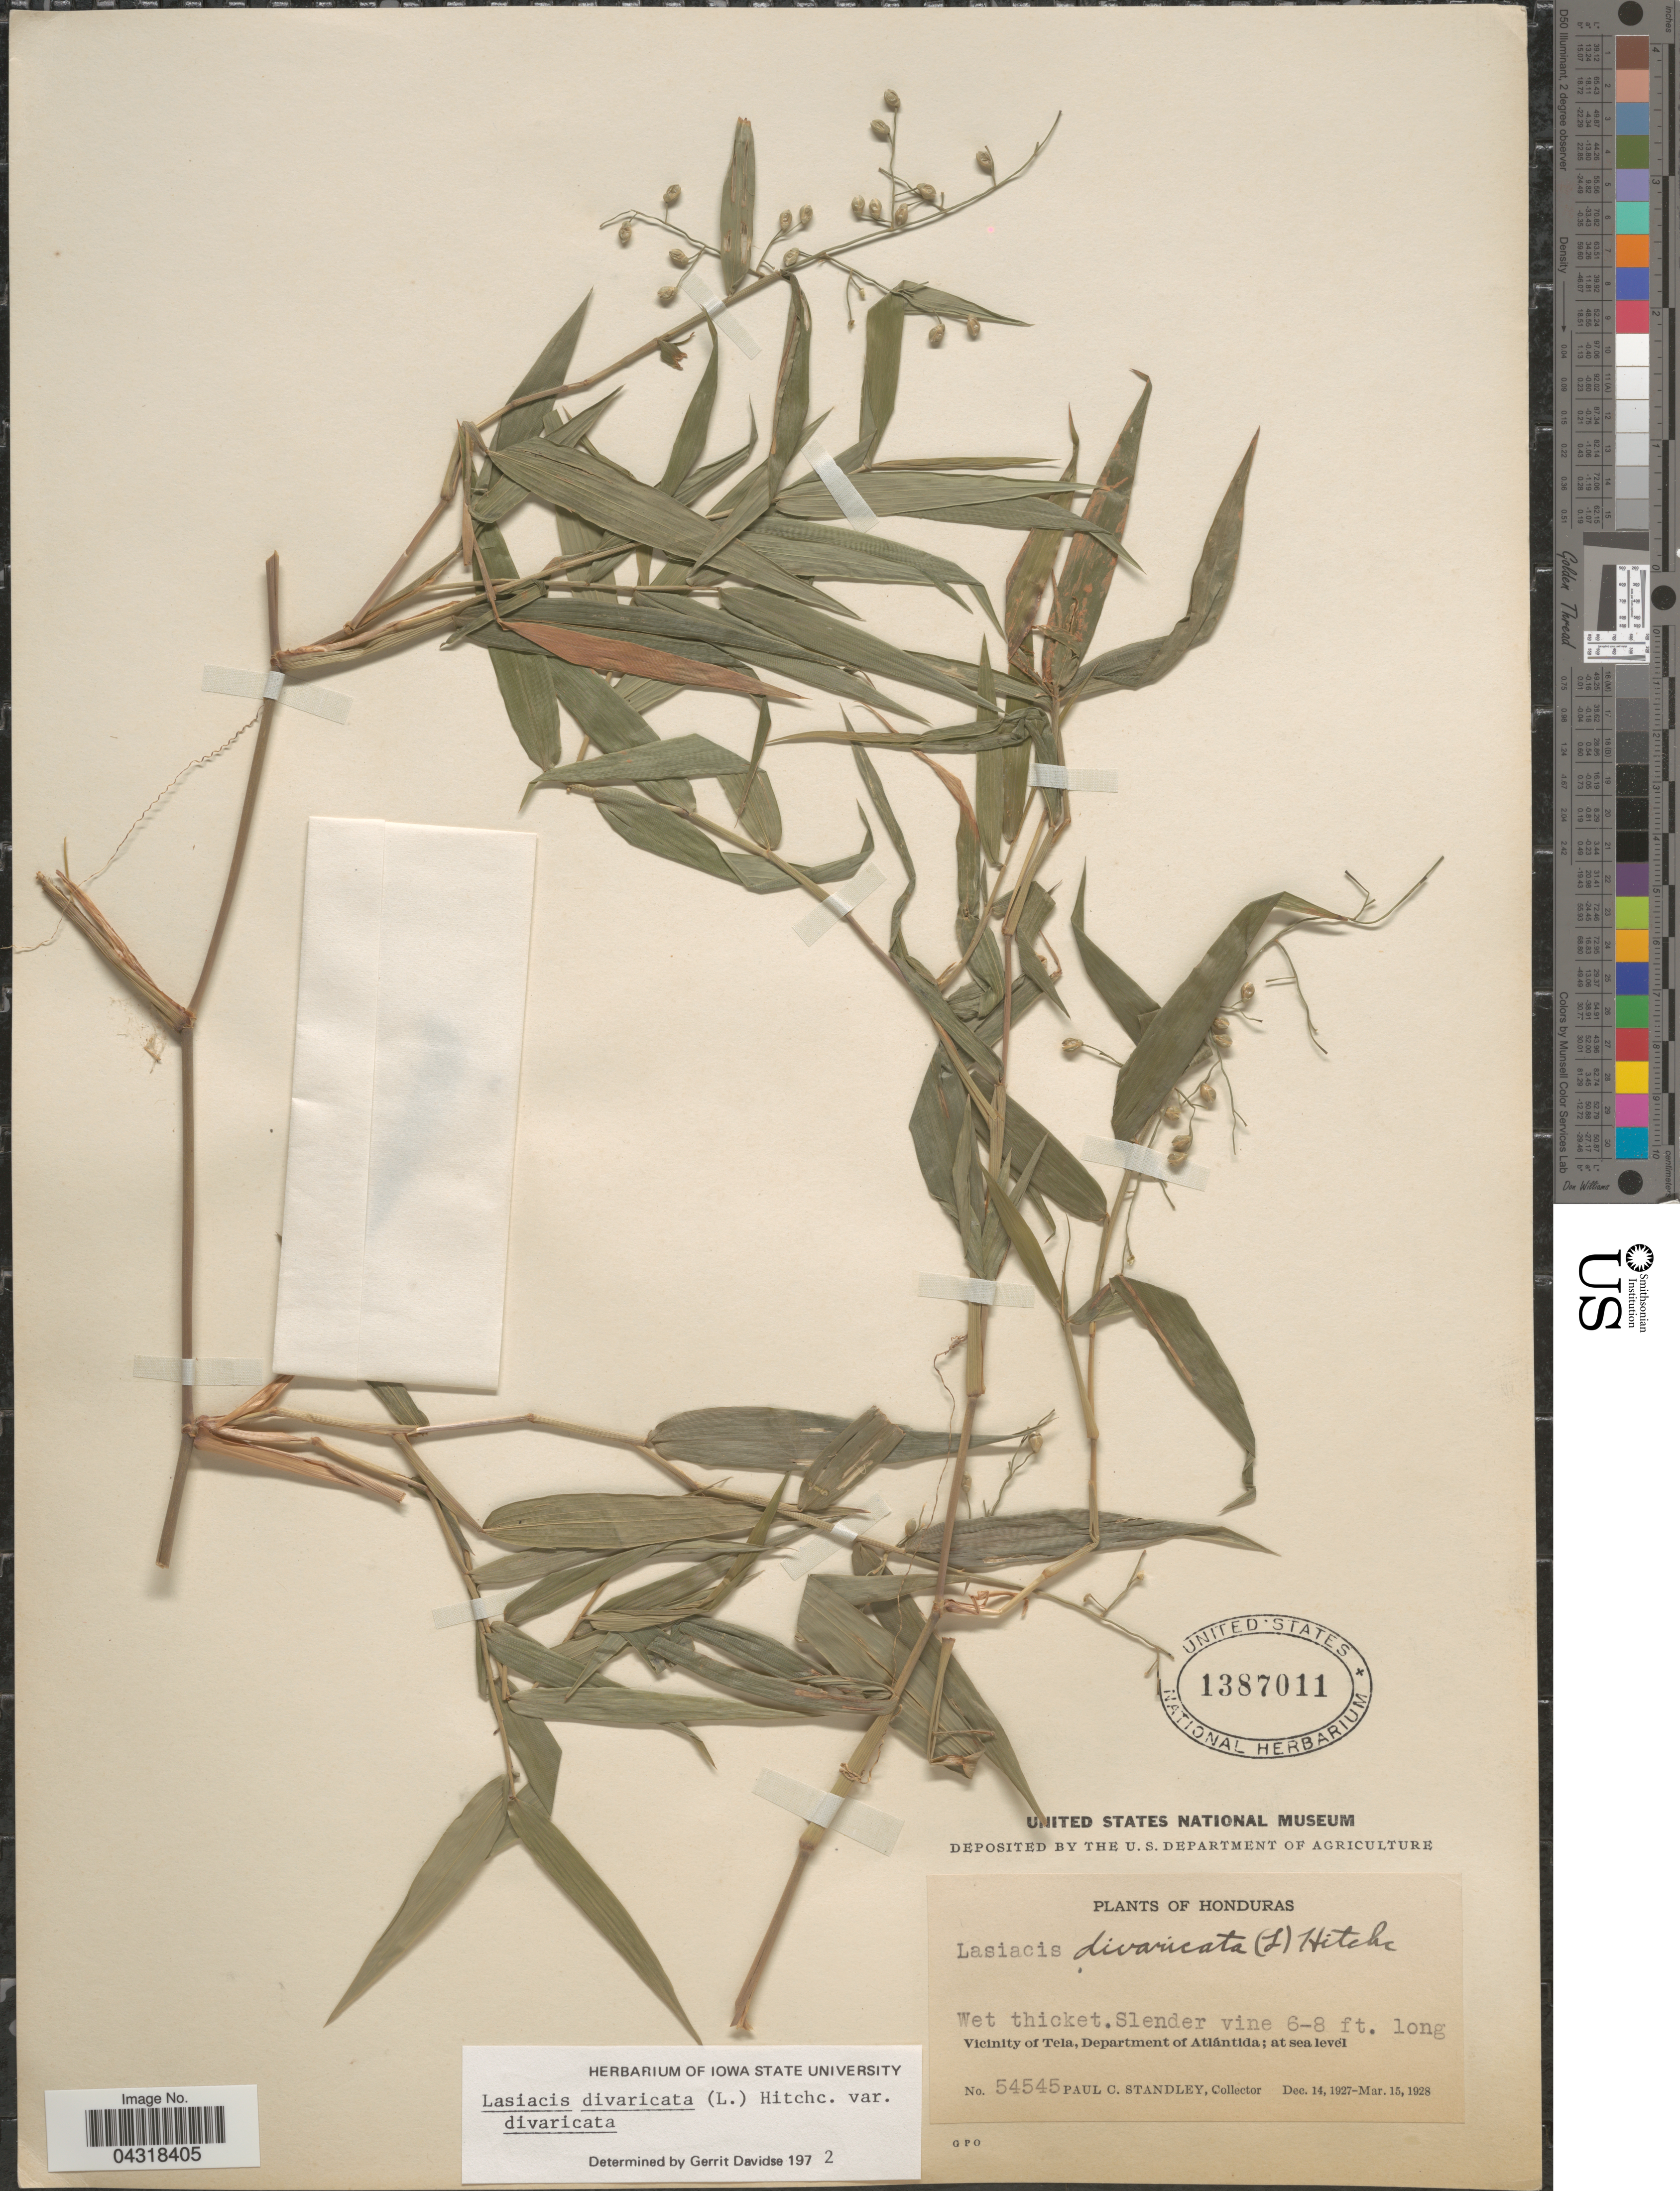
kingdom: Plantae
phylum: Tracheophyta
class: Liliopsida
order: Poales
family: Poaceae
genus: Lasiacis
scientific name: Lasiacis divaricata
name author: (L.) Hitchc.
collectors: P. C. Standley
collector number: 54545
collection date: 1927-12-14/1928-03-15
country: Honduras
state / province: Atlantida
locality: Vicinity of Tela, Department of Atlántida.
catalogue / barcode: US 1387011